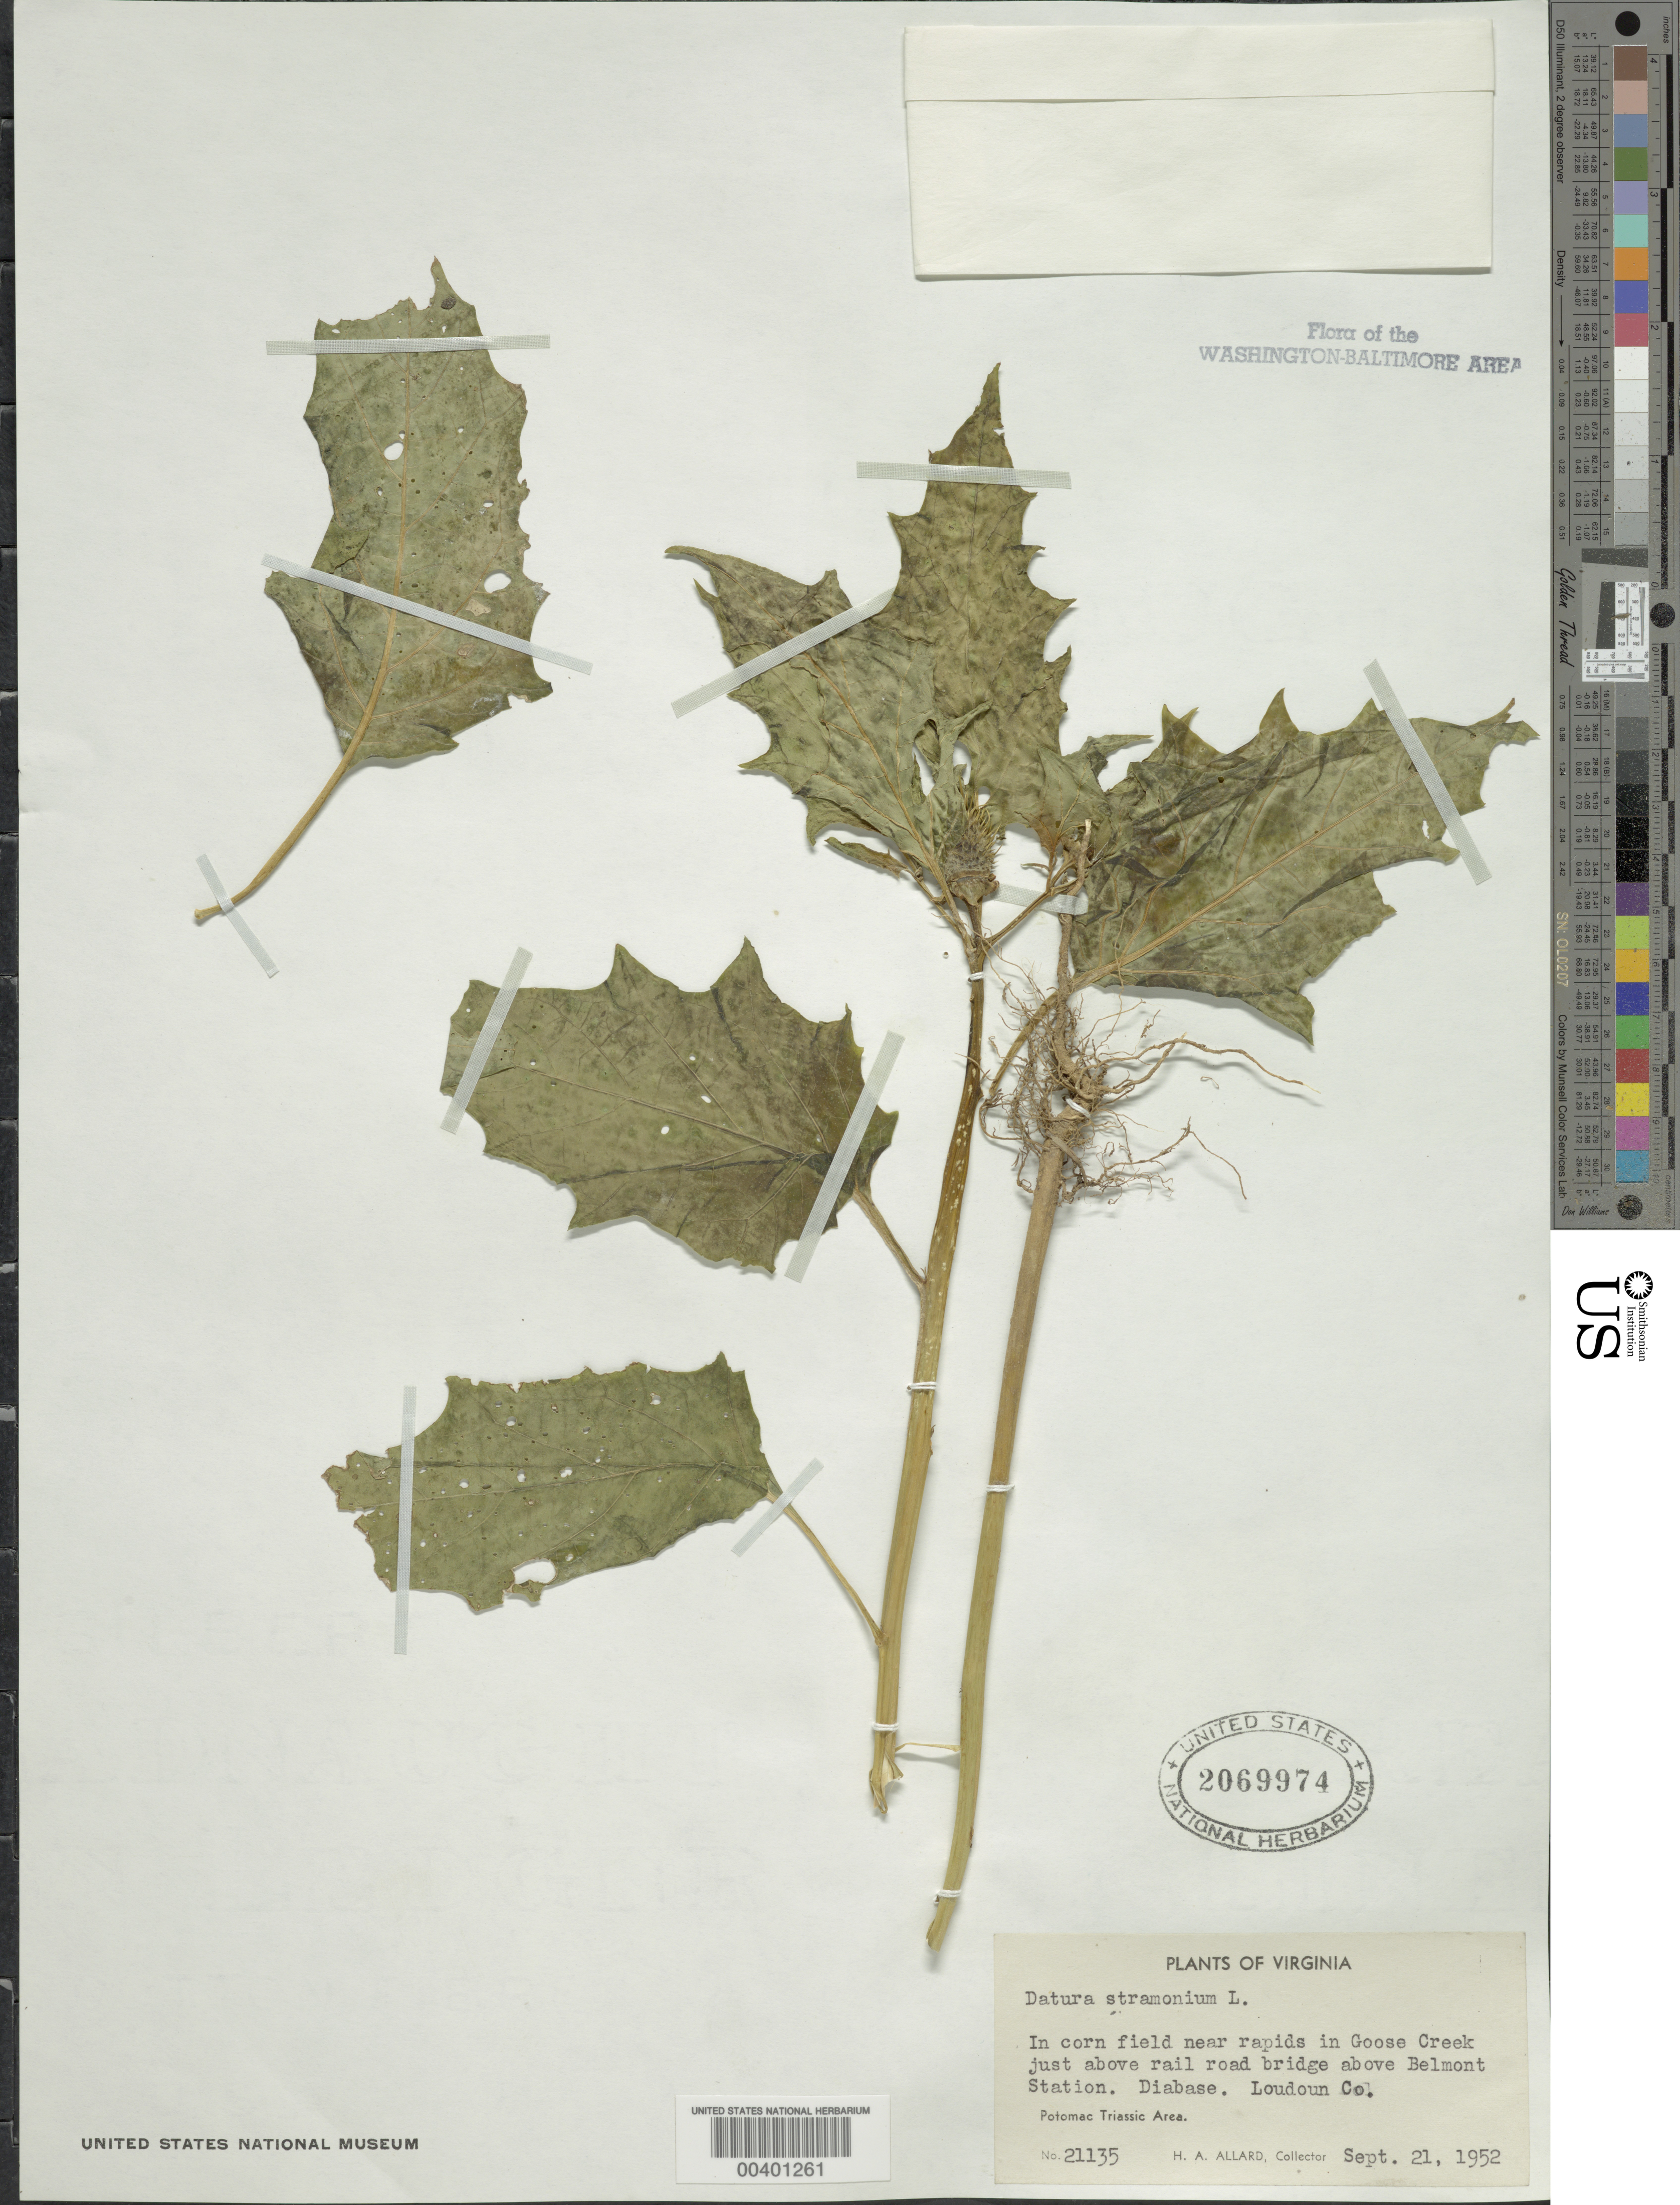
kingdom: Plantae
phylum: Tracheophyta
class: Magnoliopsida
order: Solanales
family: Solanaceae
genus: Datura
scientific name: Datura stramonium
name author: L.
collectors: H. A. Allard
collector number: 21135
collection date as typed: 21 Sep 1952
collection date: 1952-09-21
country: United States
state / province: Virginia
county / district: Loudoun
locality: Goose Creek, above railroad bridge above Belmont Station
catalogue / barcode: US 2069974